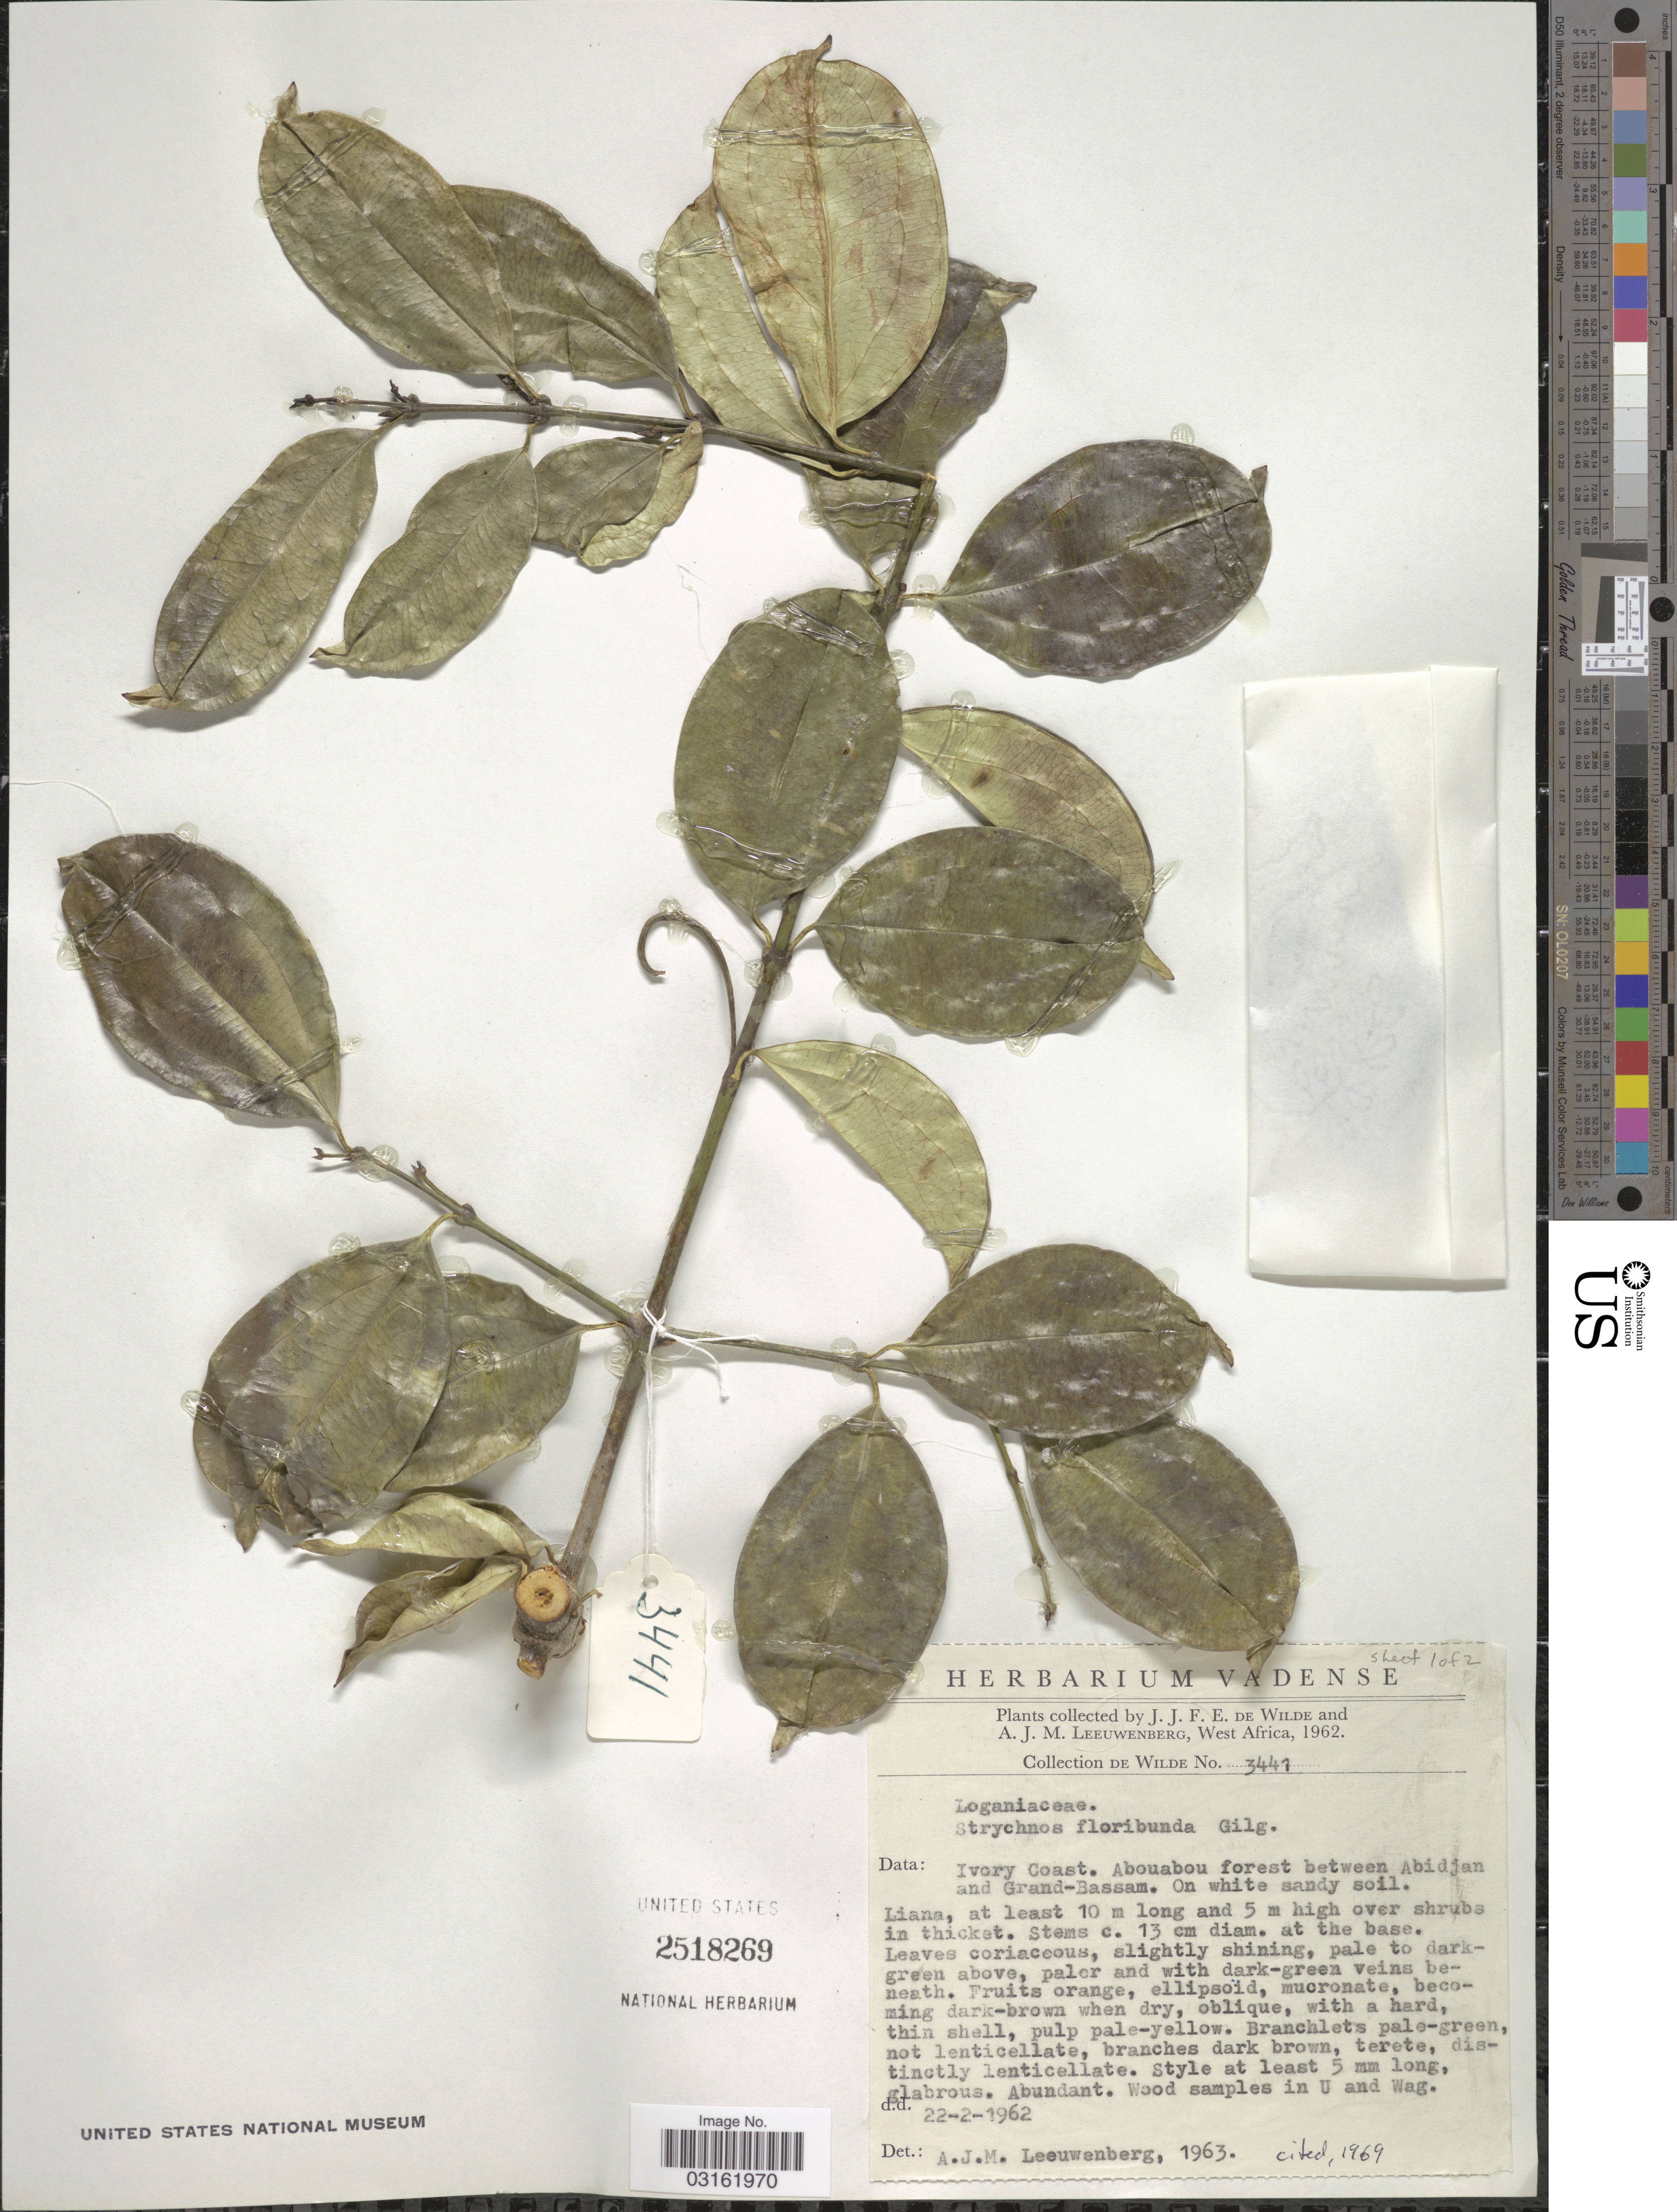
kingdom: Plantae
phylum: Tracheophyta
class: Magnoliopsida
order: Gentianales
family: Loganiaceae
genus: Strychnos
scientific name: Strychnos floribunda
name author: Gilg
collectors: J.J. de Wilde & A. J. M. Leeuwenberg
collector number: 3441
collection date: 1962-02-22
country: Ivory Coast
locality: West Africa. Abouabou forest between Abidjan and Grand-Bassam.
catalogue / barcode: US 2518269